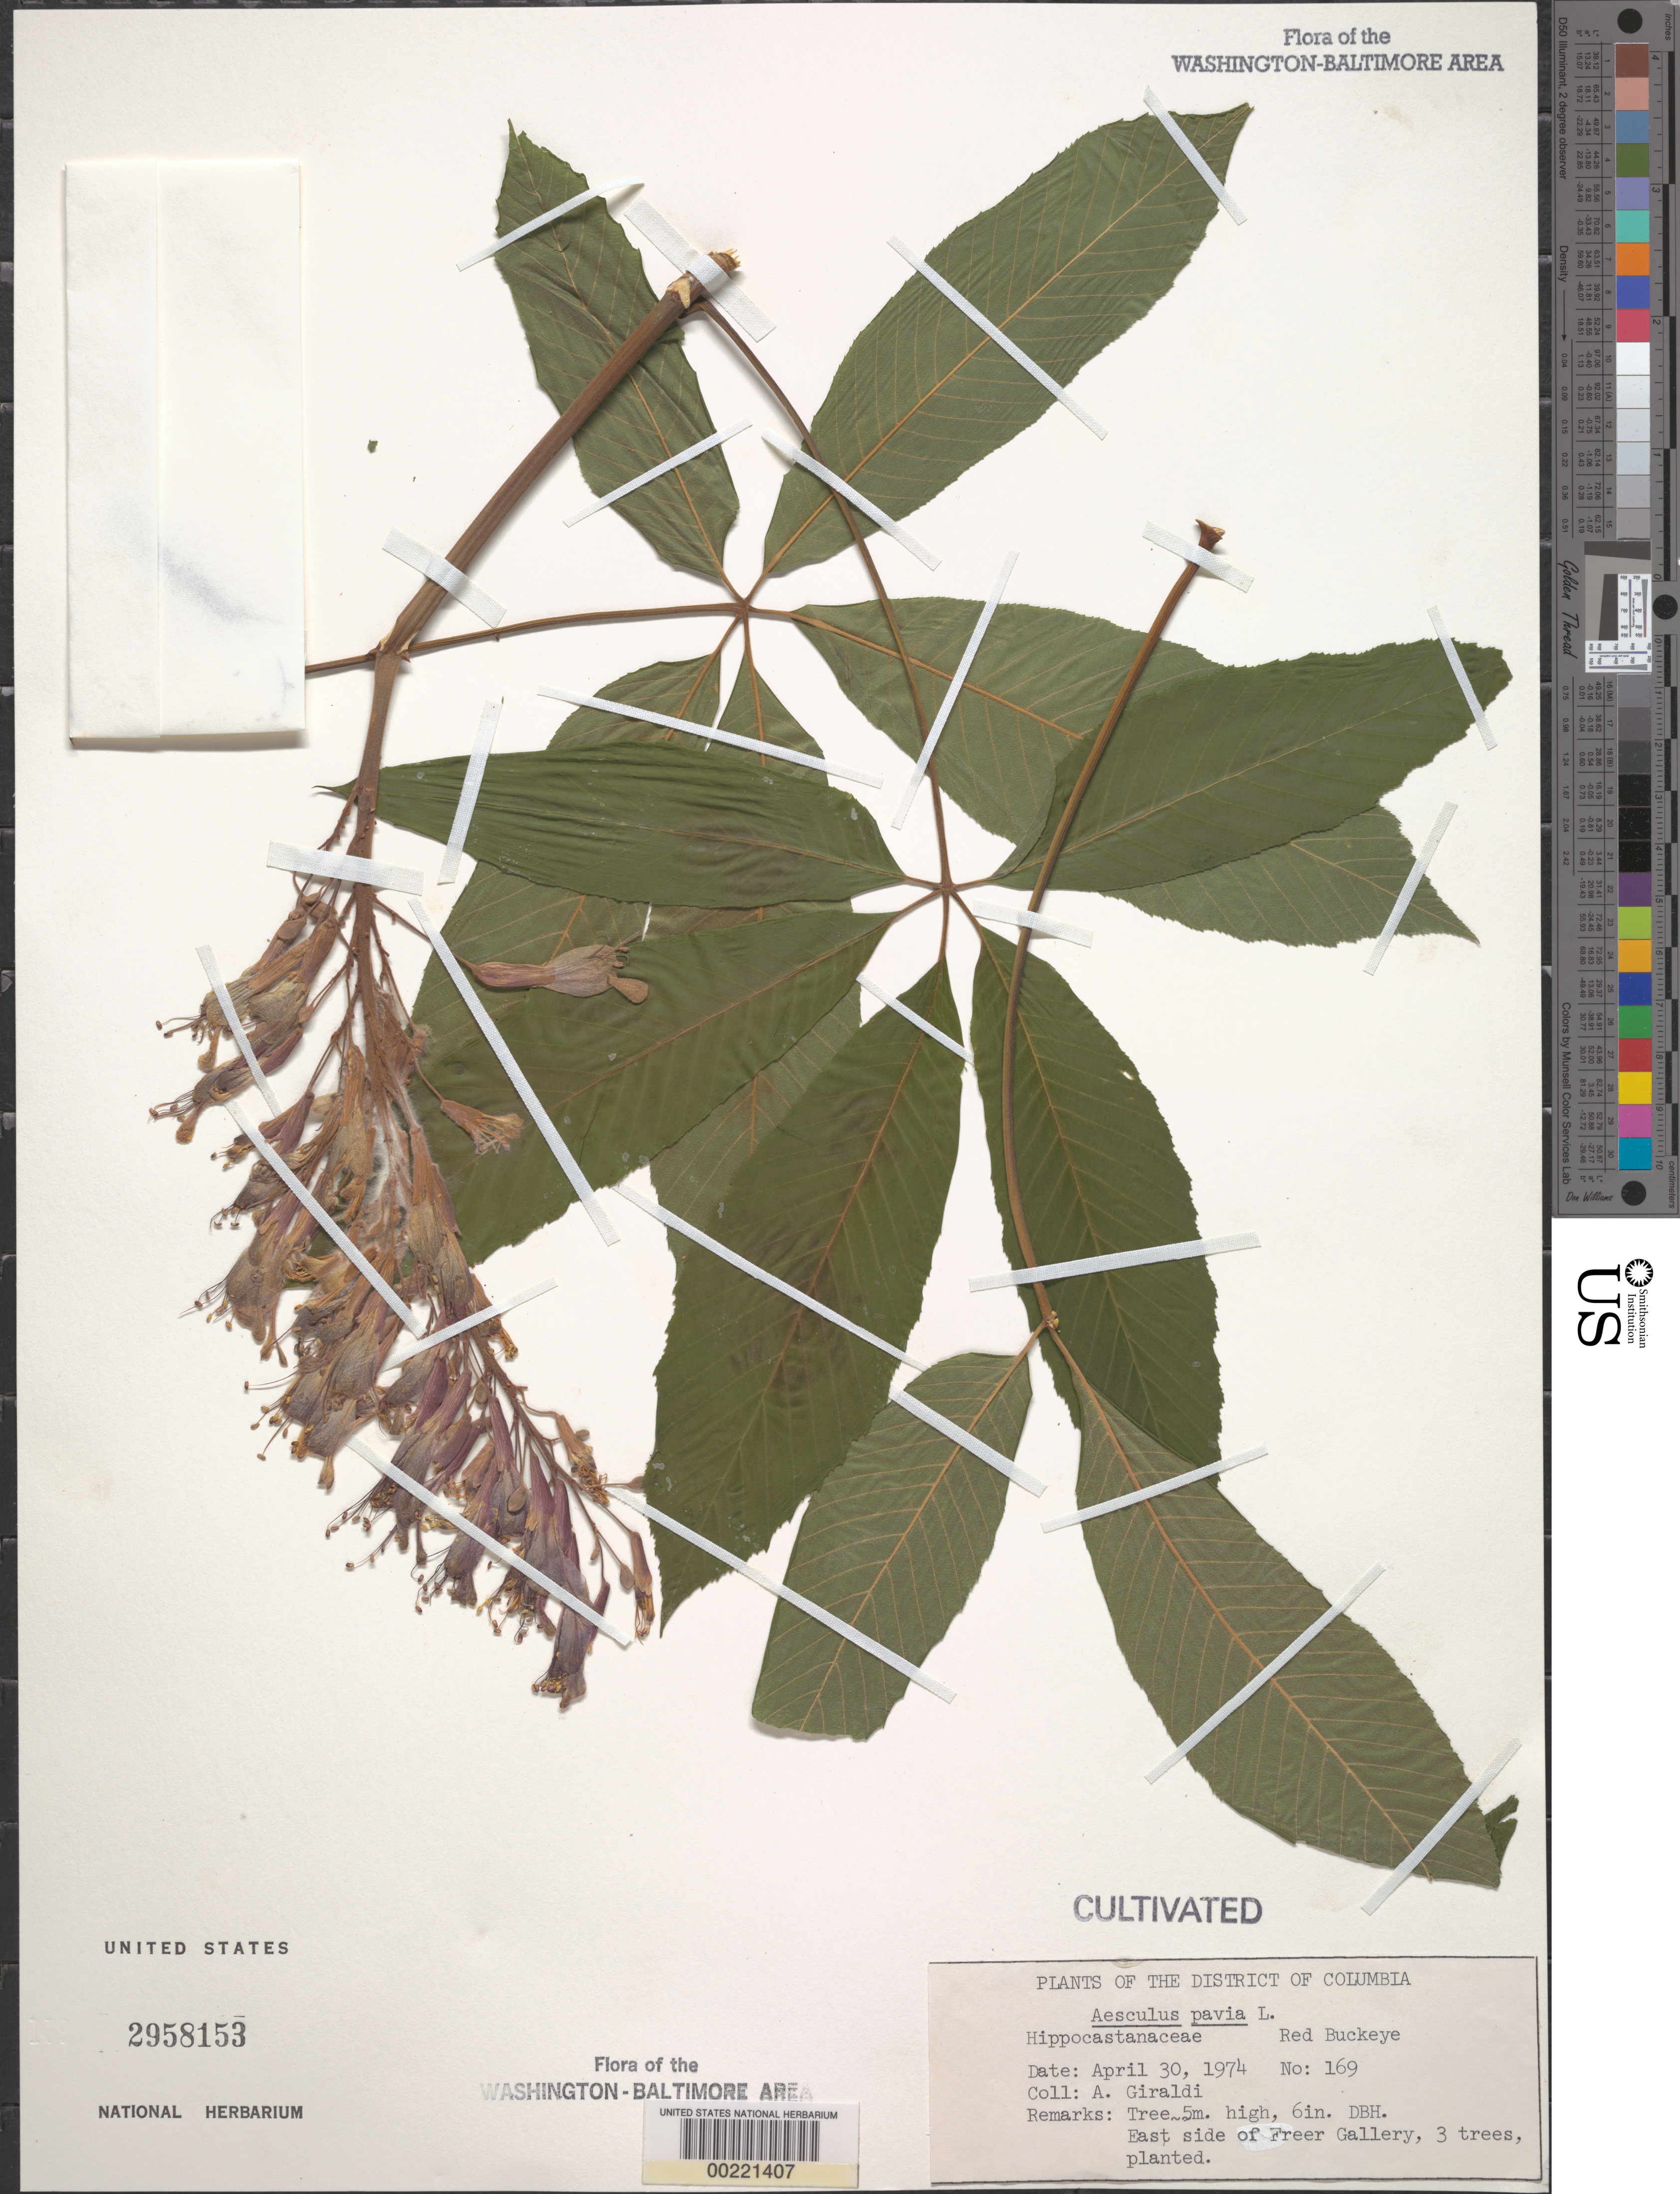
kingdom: Plantae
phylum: Tracheophyta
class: Magnoliopsida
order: Sapindales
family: Sapindaceae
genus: Aesculus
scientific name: Aesculus pavia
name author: L.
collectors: A. Giraldi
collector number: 169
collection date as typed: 30 Apr 1974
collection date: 1974-04-30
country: United States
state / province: District of Columbia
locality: E side of Freer Gallery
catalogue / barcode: US 2958153